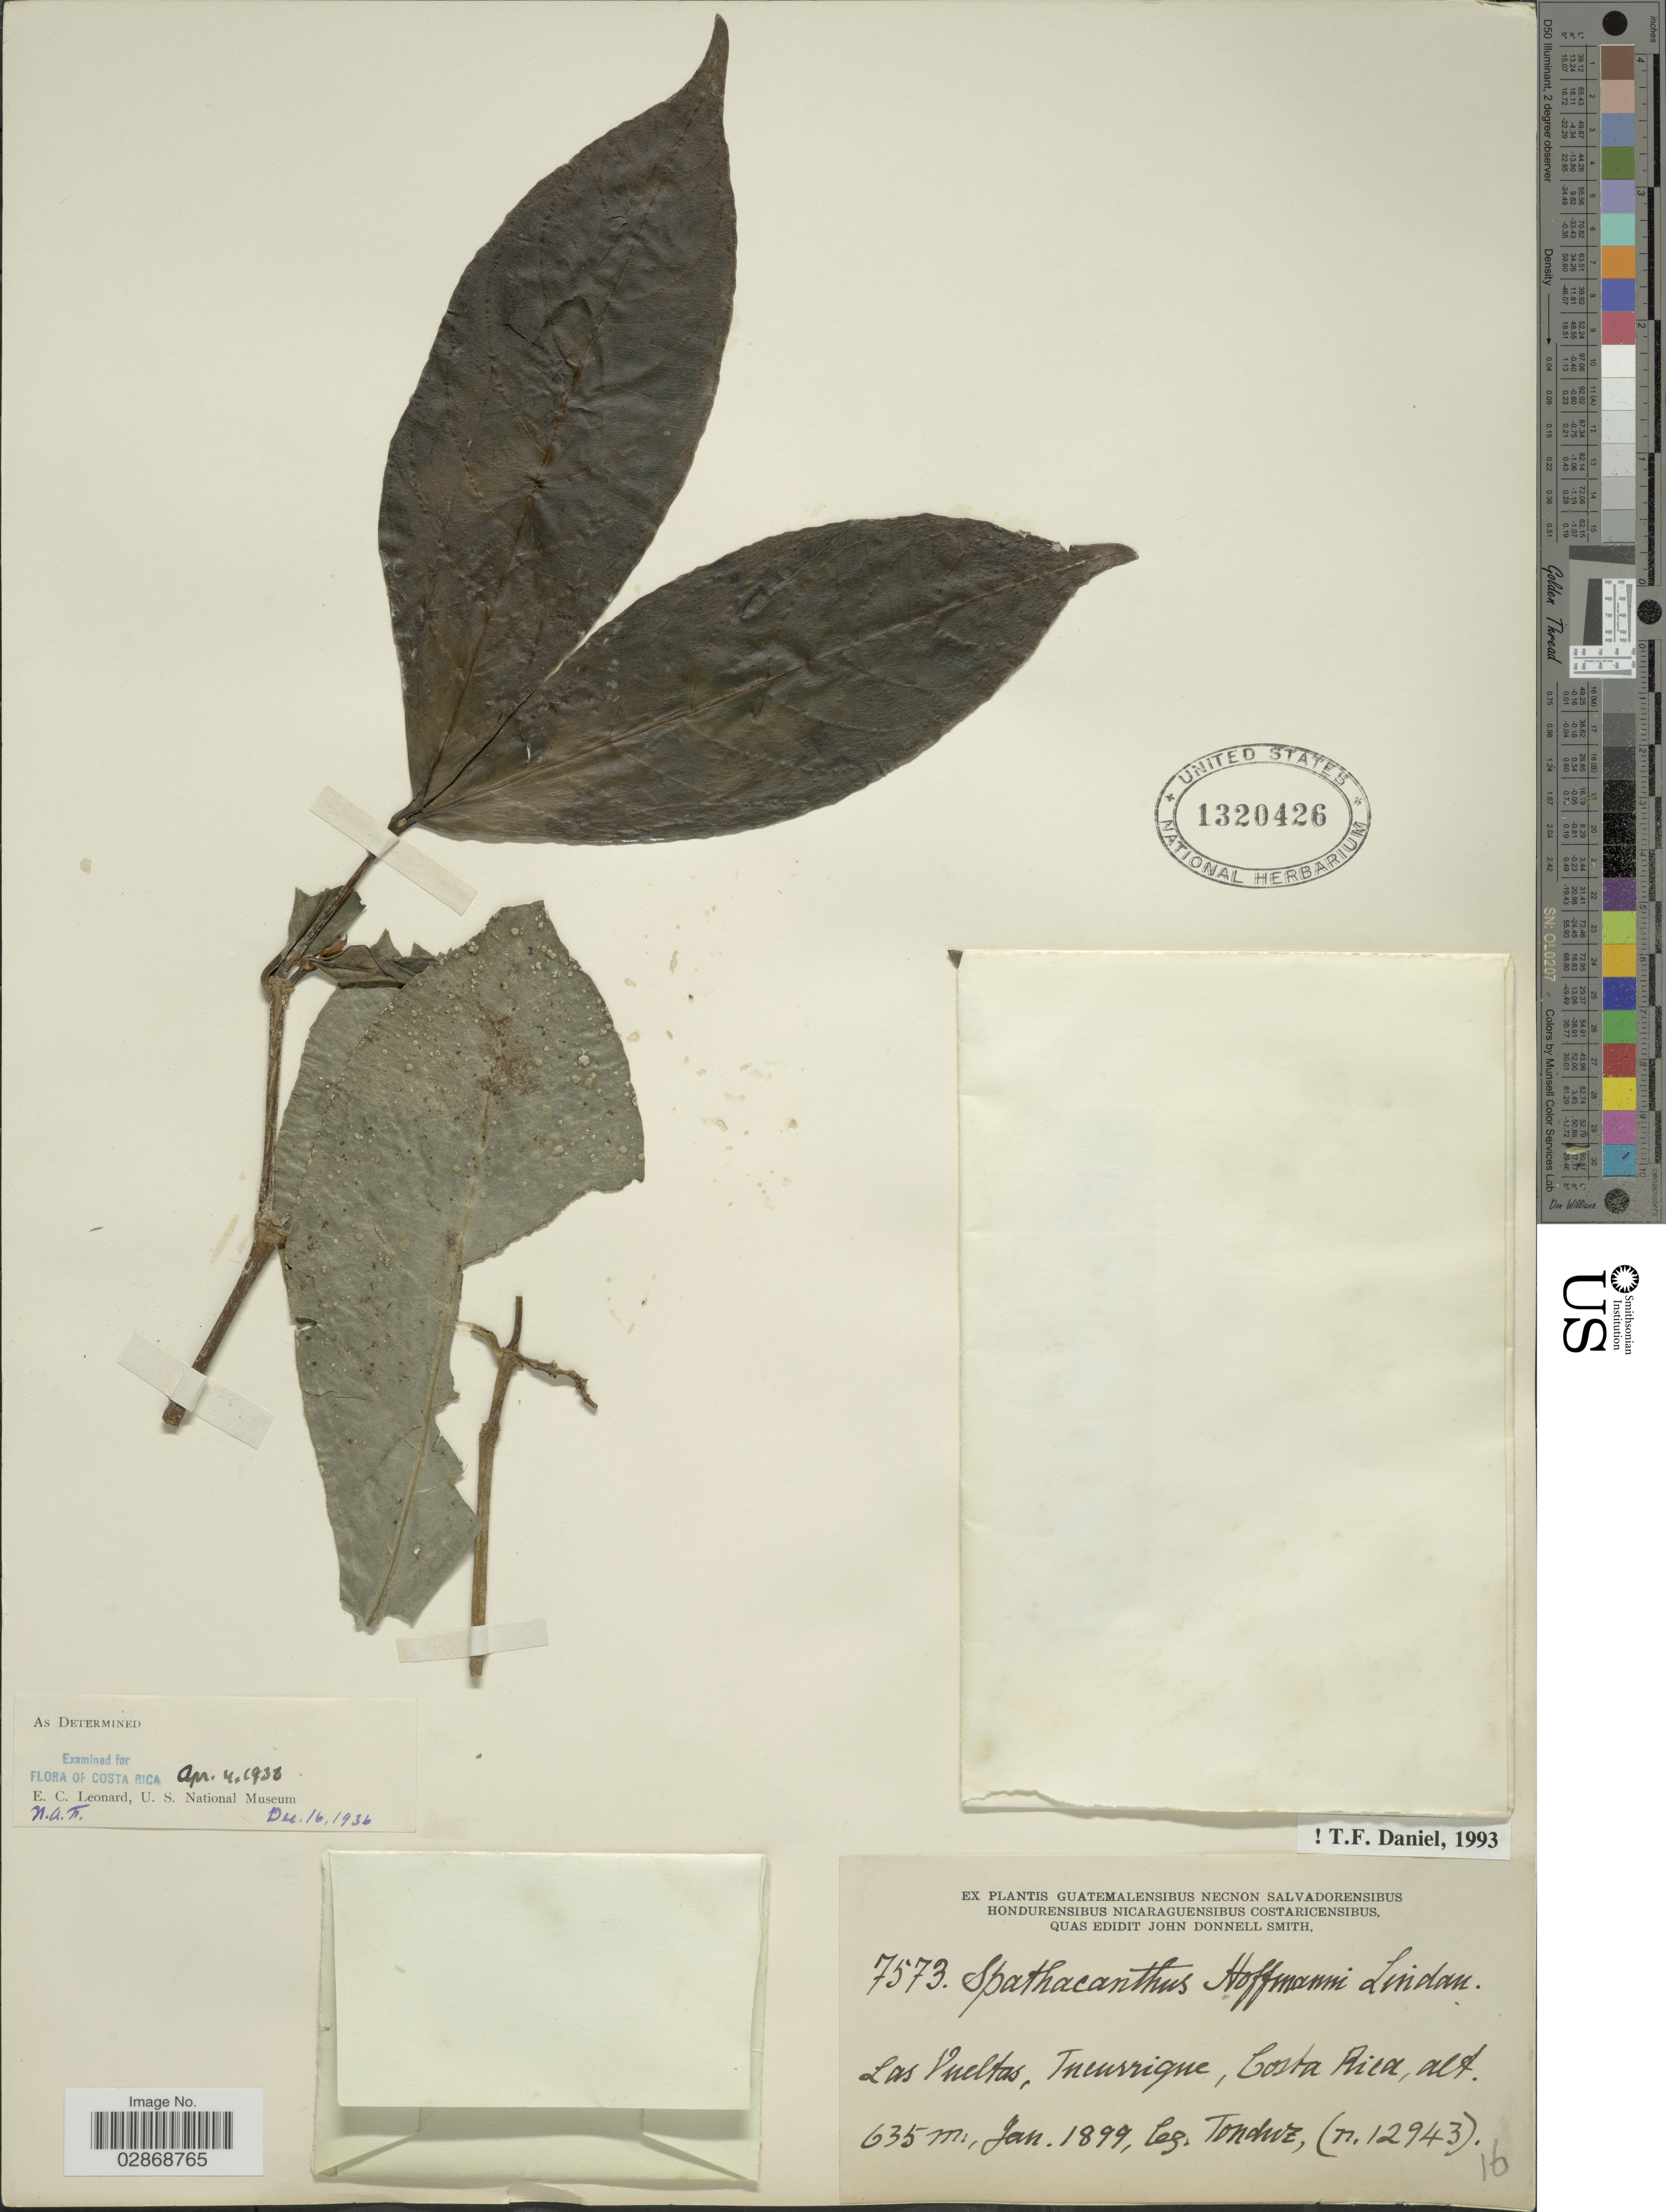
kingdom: Plantae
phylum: Tracheophyta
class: Magnoliopsida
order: Lamiales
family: Acanthaceae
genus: Spathacanthus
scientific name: Spathacanthus hoffmannii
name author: Lindau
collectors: Tonduz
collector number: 12943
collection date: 1899-01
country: Costa Rica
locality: Las Vueltas, Tucurrique.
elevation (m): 635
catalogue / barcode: US 1320426